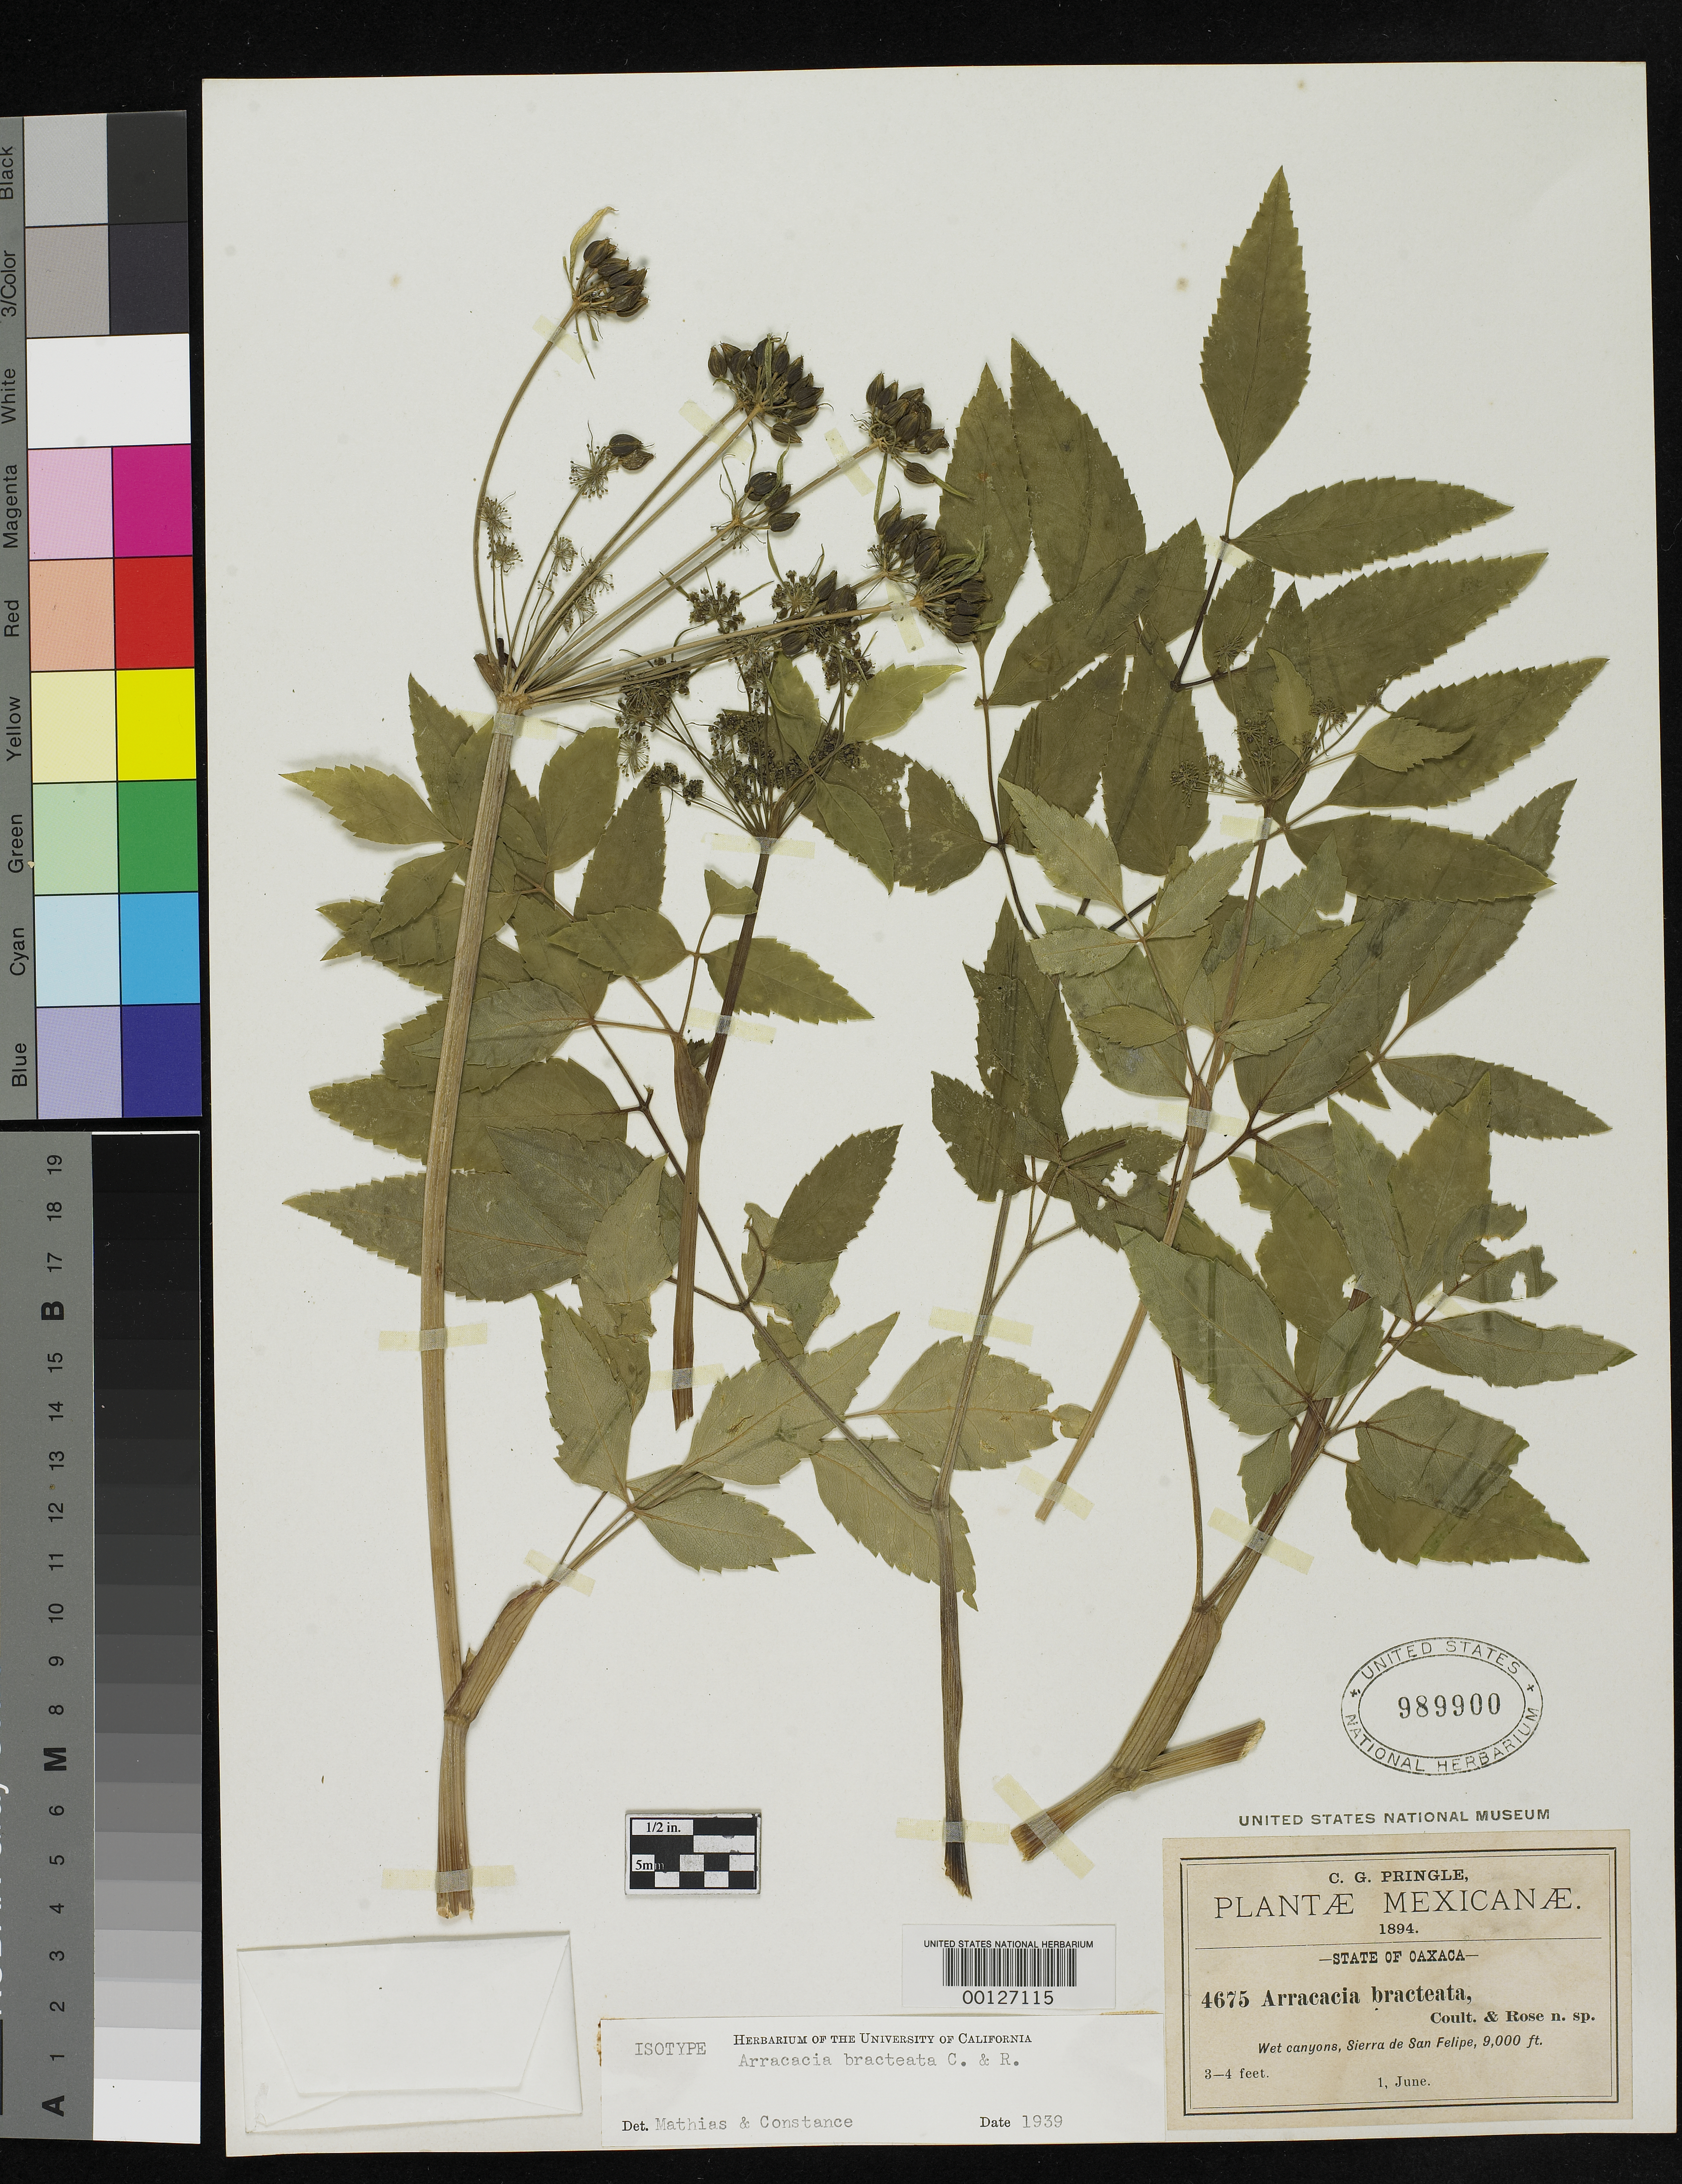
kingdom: Plantae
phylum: Tracheophyta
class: Magnoliopsida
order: Apiales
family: Apiaceae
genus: Arracacia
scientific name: Arracacia bracteata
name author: J.M. Coult. & Rose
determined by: Mathias, M. E.; Constance, L.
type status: Type Collection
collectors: C. G. Pringle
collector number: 4675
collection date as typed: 01 Jun 1894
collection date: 1894-06-01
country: Mexico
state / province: Oaxaca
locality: Sierra de San Felipe.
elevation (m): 2743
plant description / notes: Annotated by Mathias & Constance (1939) as "Isotype" but note that US has two original sheets: 235335 and 235334 annotated as "TYPE" and "ISOTYPE", respectively, by Mathias & Constance (1939).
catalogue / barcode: US 989900